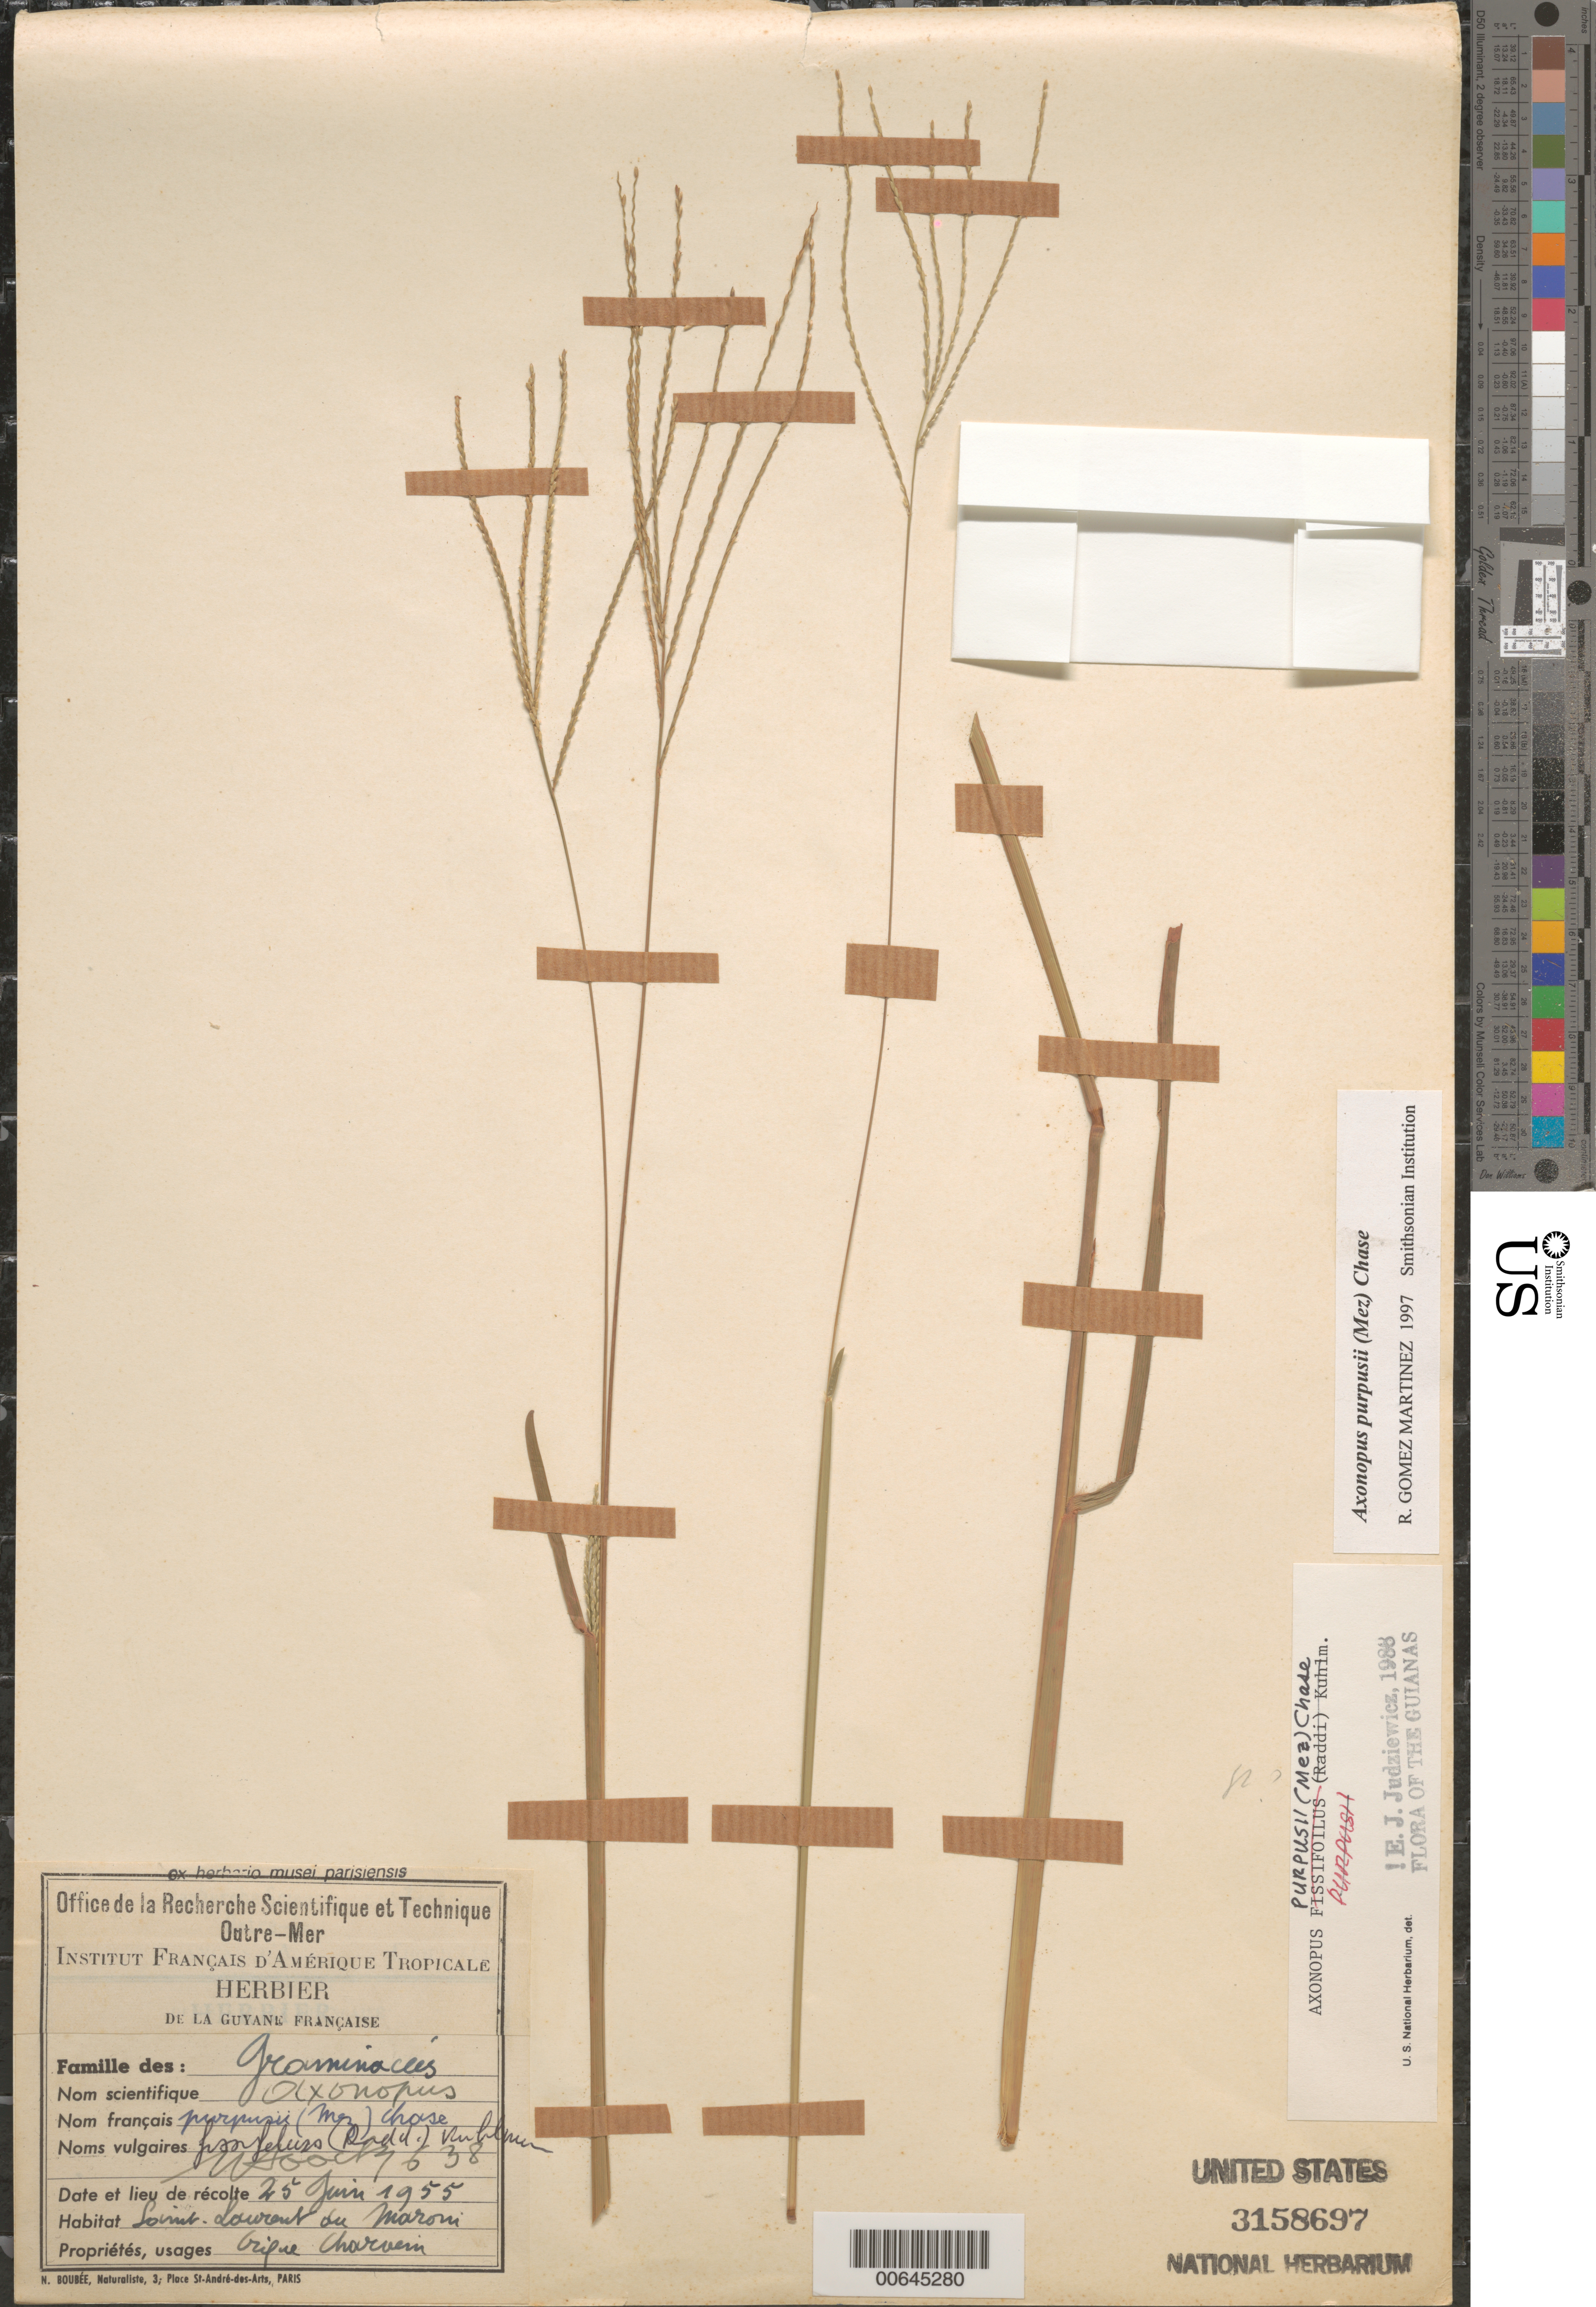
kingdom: Plantae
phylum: Tracheophyta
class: Liliopsida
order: Poales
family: Poaceae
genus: Axonopus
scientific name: Axonopus purpusii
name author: (Mez) Chase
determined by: Gomez Martinez, R.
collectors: J. Hoock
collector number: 638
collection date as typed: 25-Jun-55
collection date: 1955-06-25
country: French Guiana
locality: Saint Laurent du Maroni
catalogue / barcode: US 3158697